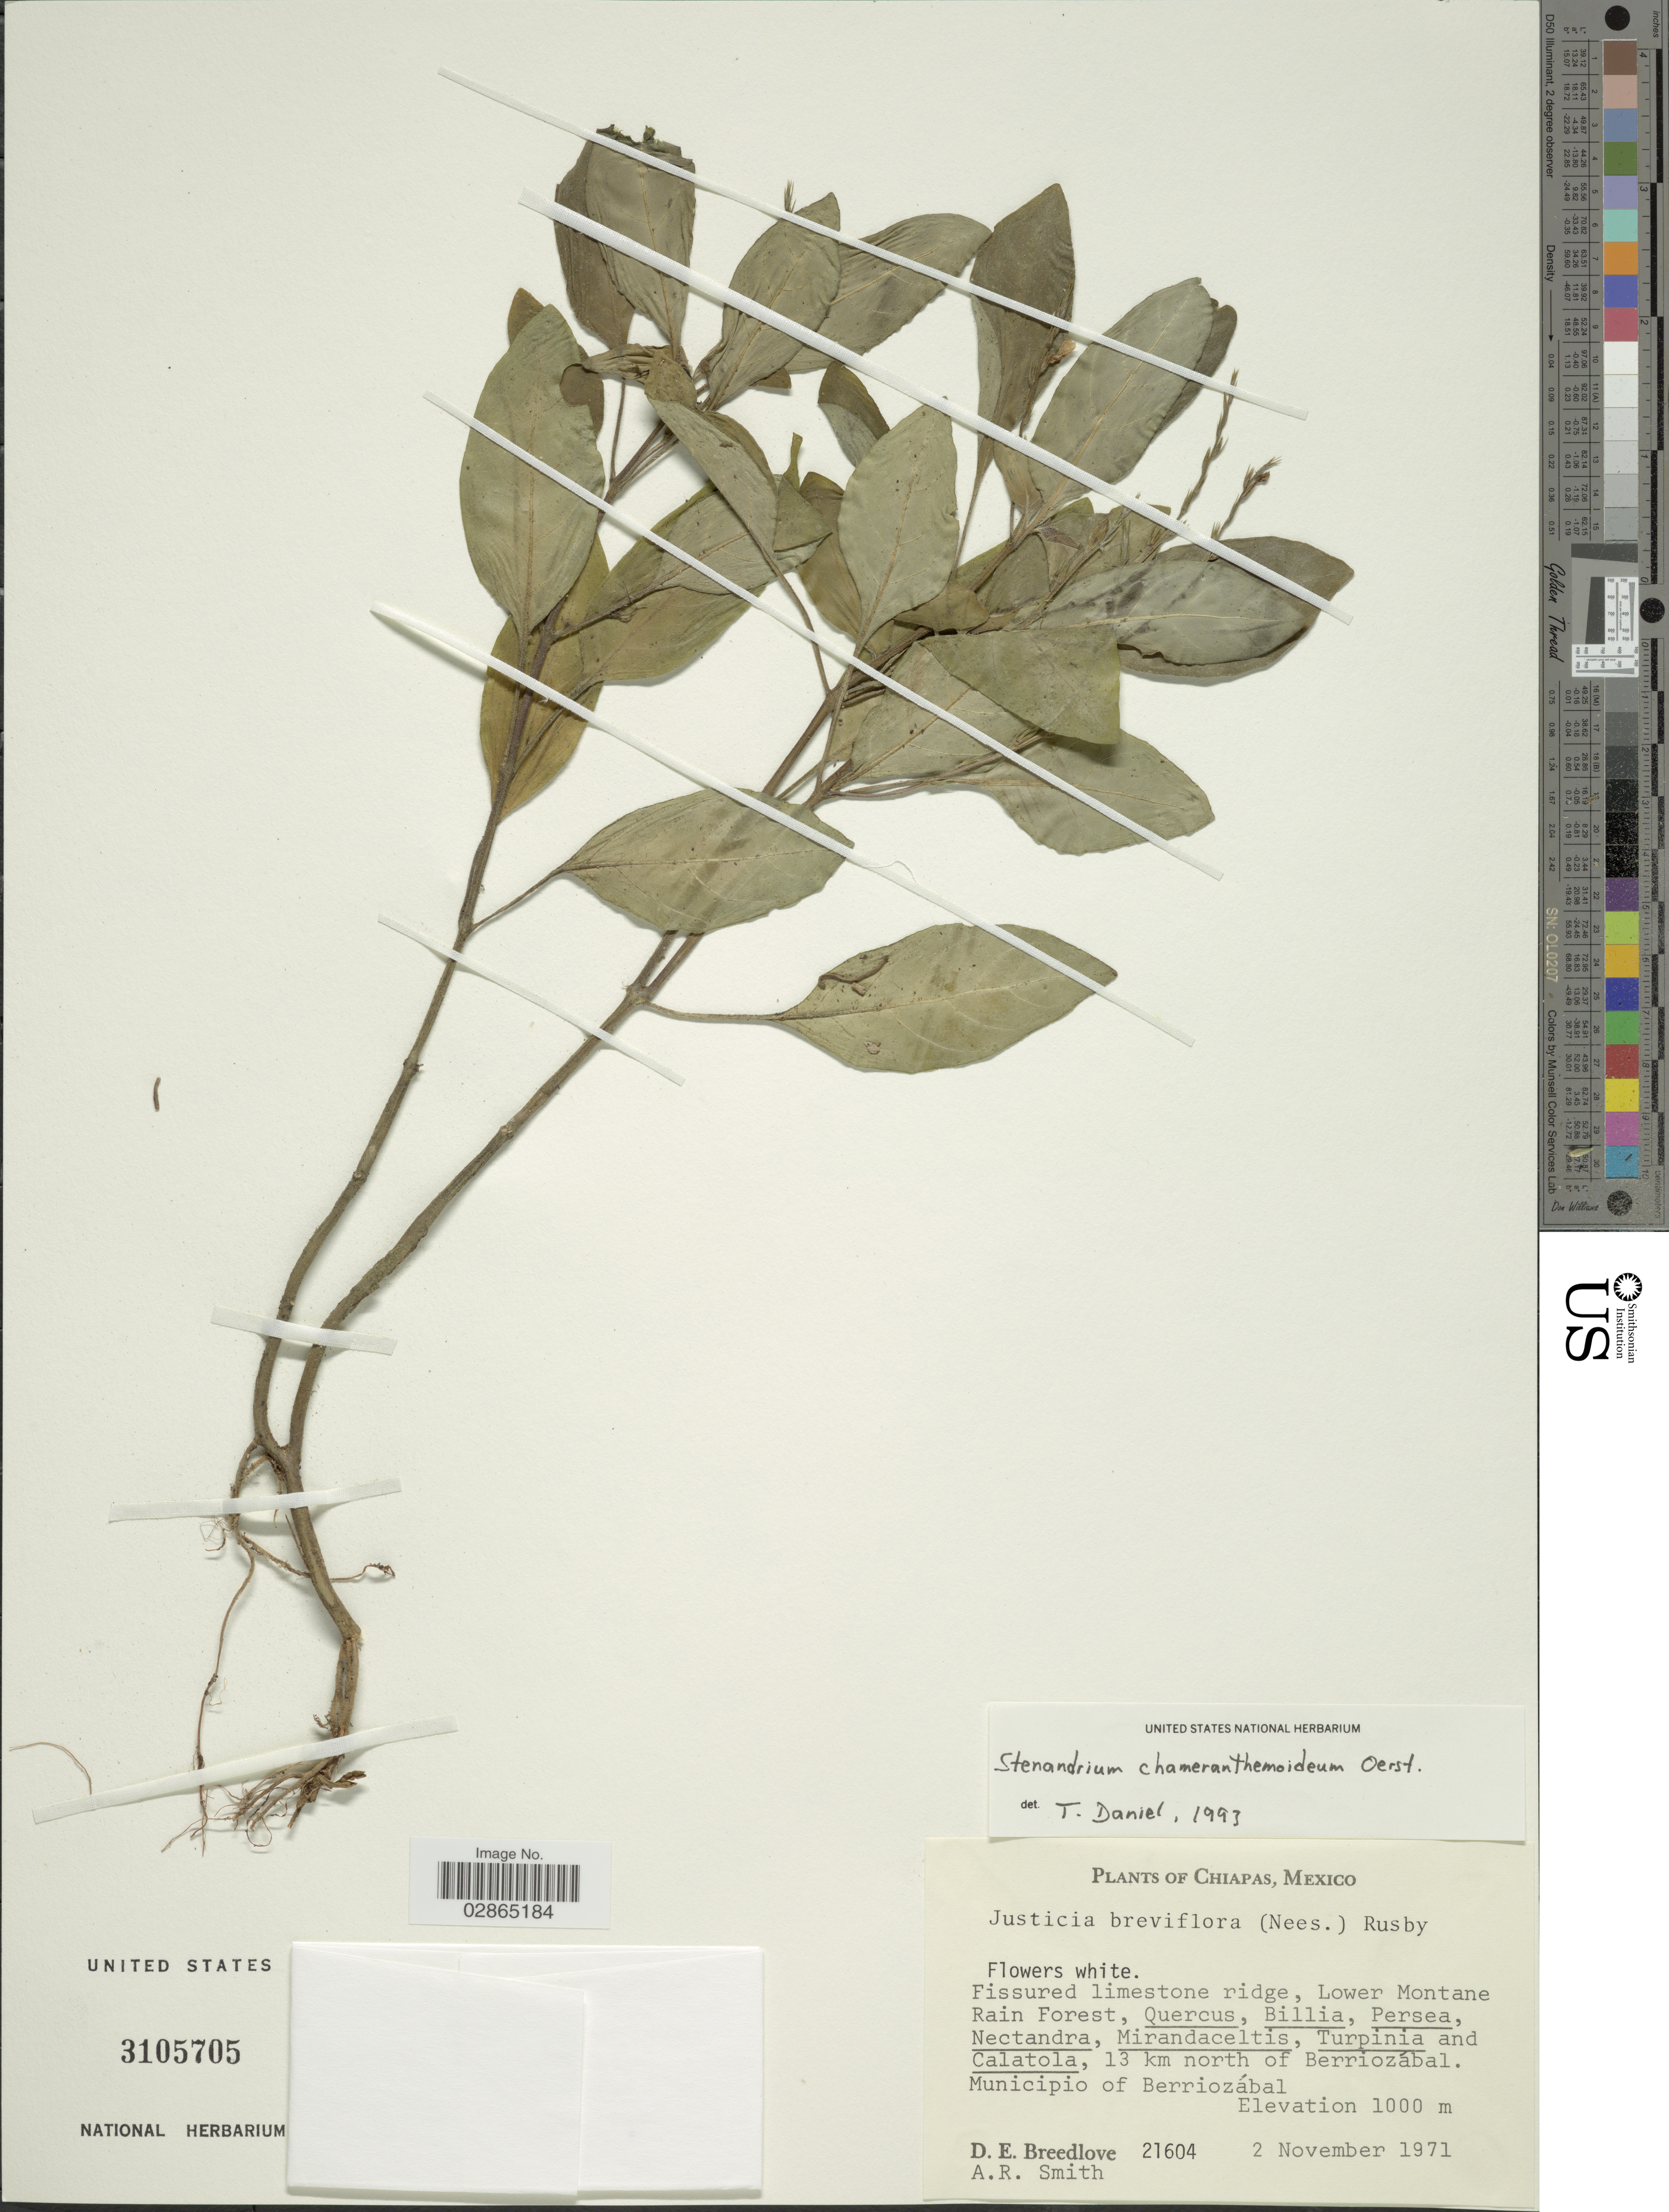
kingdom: Plantae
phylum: Tracheophyta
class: Magnoliopsida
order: Lamiales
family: Acanthaceae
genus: Stenandrium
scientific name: Stenandrium chameranthemoideum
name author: Oerst.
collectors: D. E. Breedlove & A. R. Smith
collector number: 21604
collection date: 1971-11-02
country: Mexico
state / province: Chiapas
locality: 13 km north of Berriozábal. Municipio of Berriozábal.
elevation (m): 1000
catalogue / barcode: US 3105705